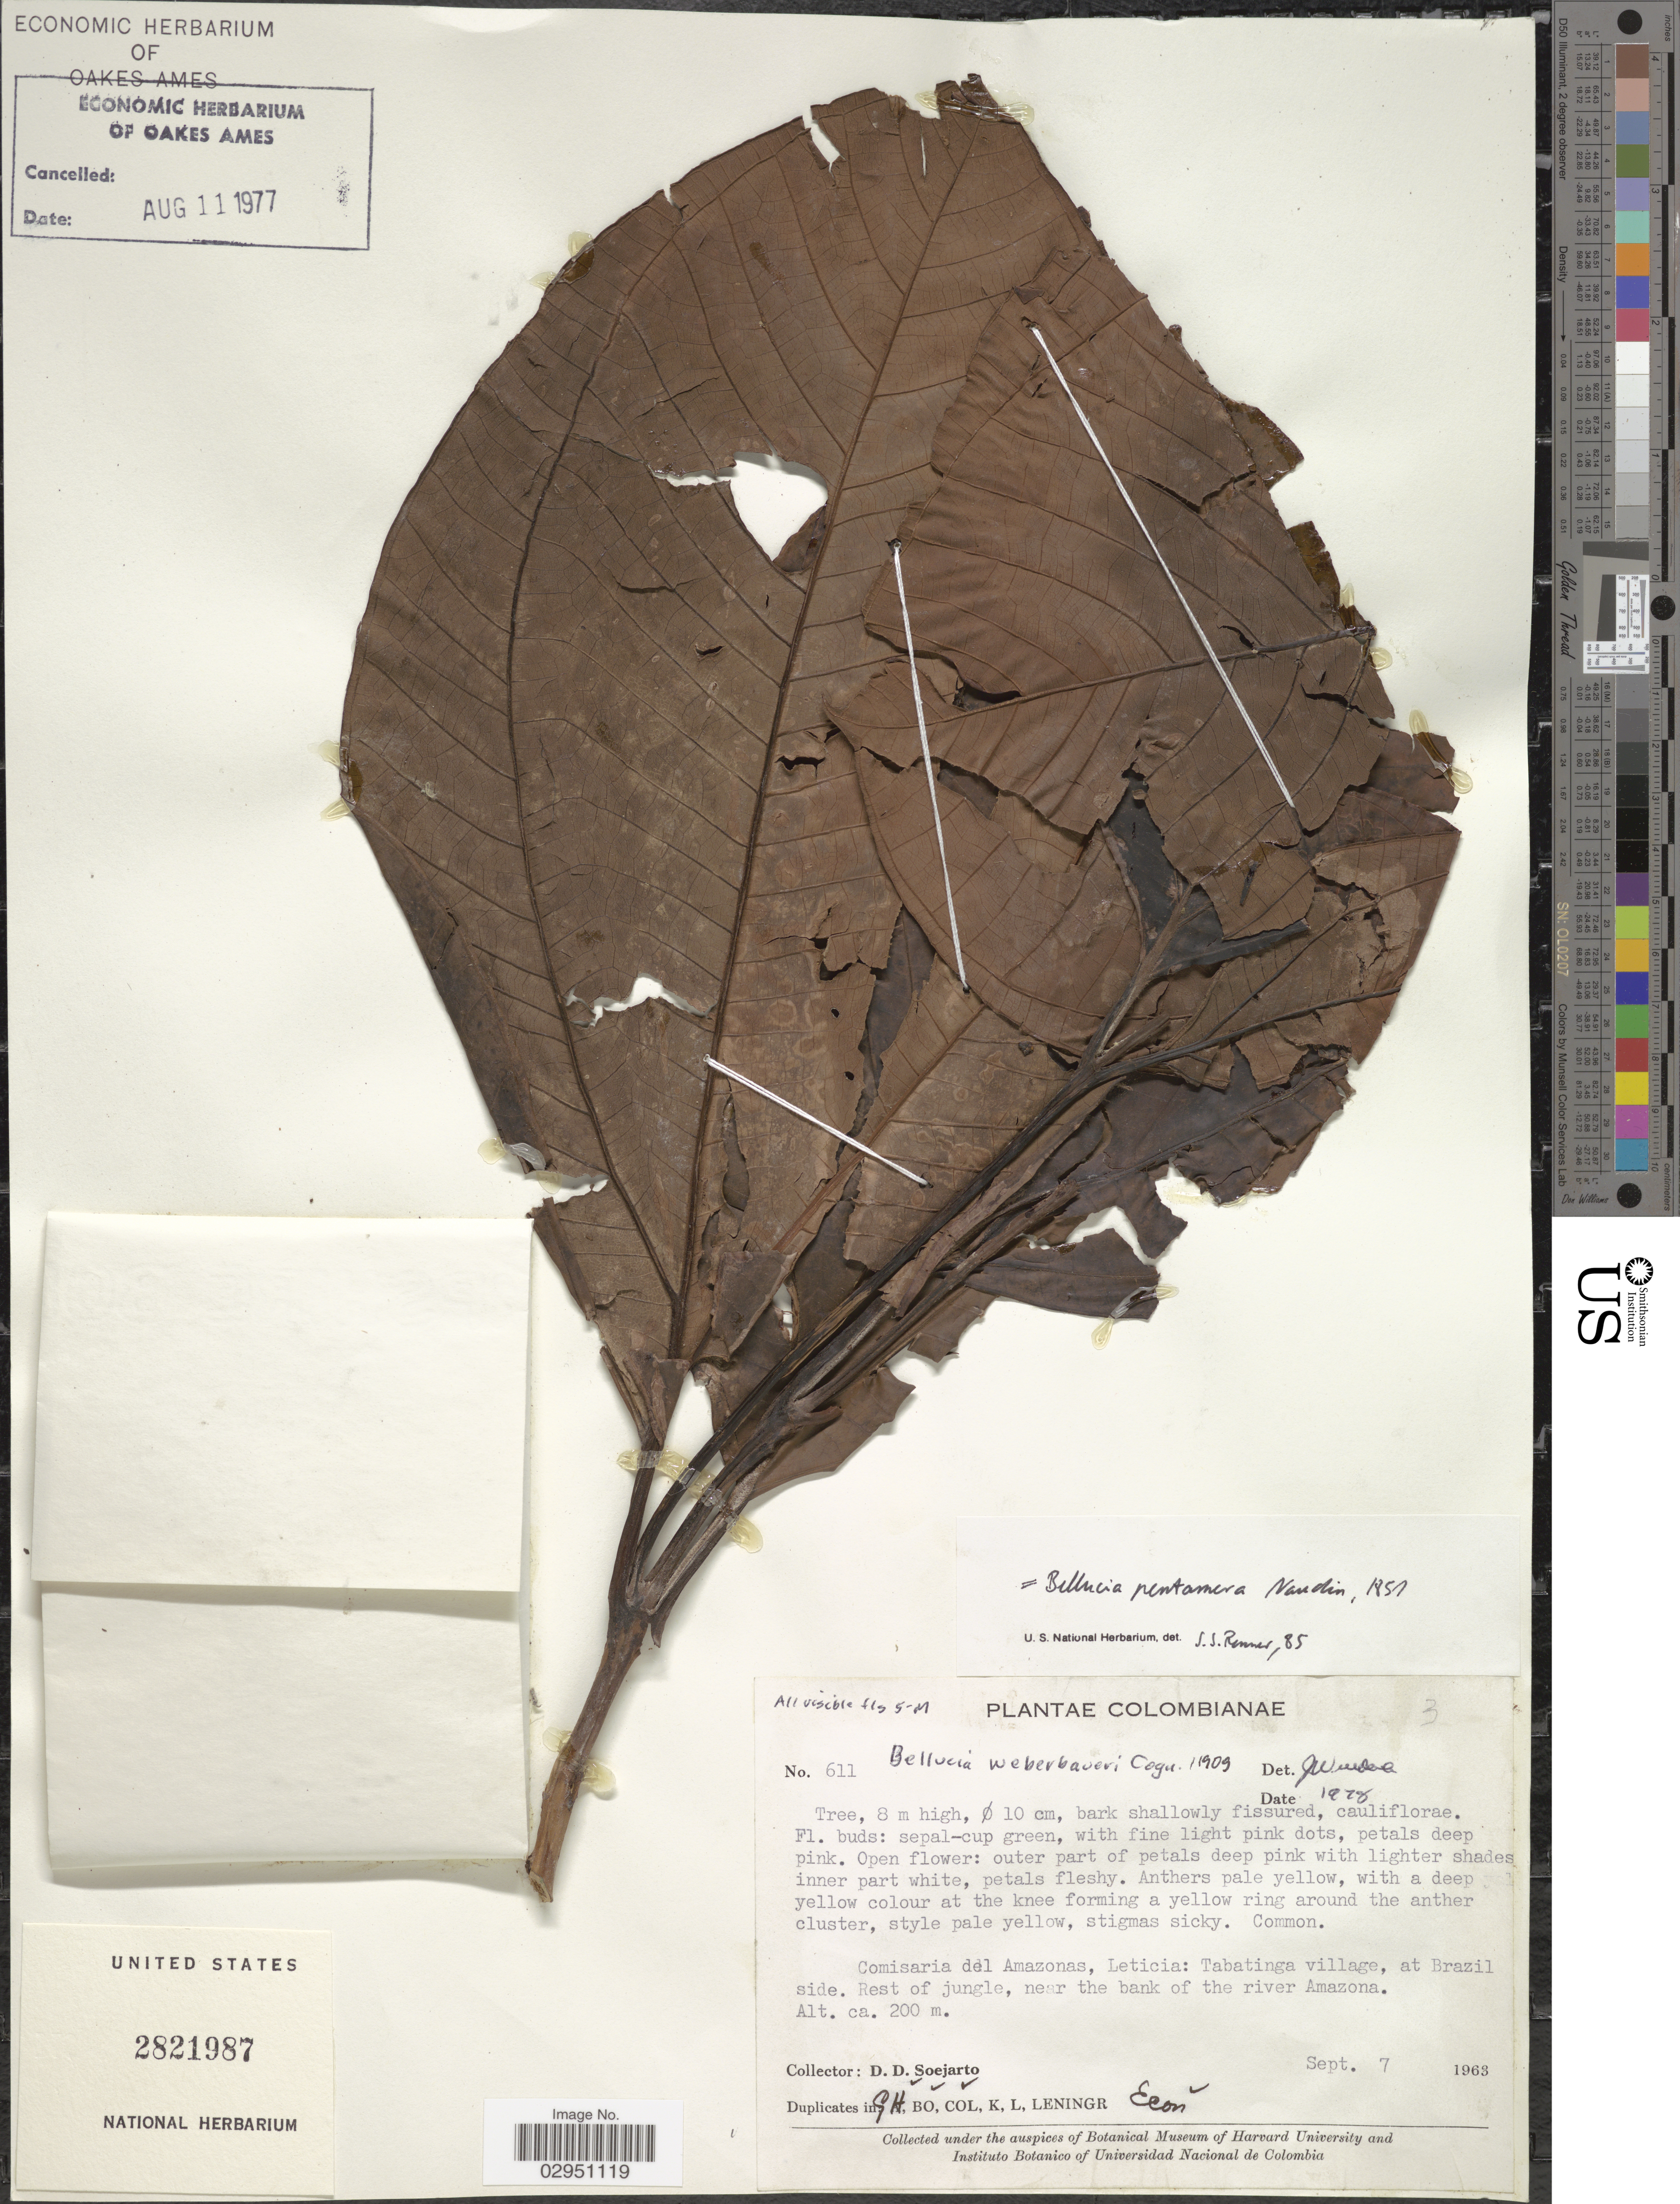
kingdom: Plantae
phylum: Tracheophyta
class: Magnoliopsida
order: Myrtales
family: Melastomataceae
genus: Bellucia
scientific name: Bellucia pentamera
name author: Naudin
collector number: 611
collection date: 1963-09-07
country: Colombia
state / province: Amazônas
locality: Comisaria del Amazonas, Leticia: Tabtinga village, at Brazil side. REst of jungle, near the bank of the river Amazona.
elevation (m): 200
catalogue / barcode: US 2821987